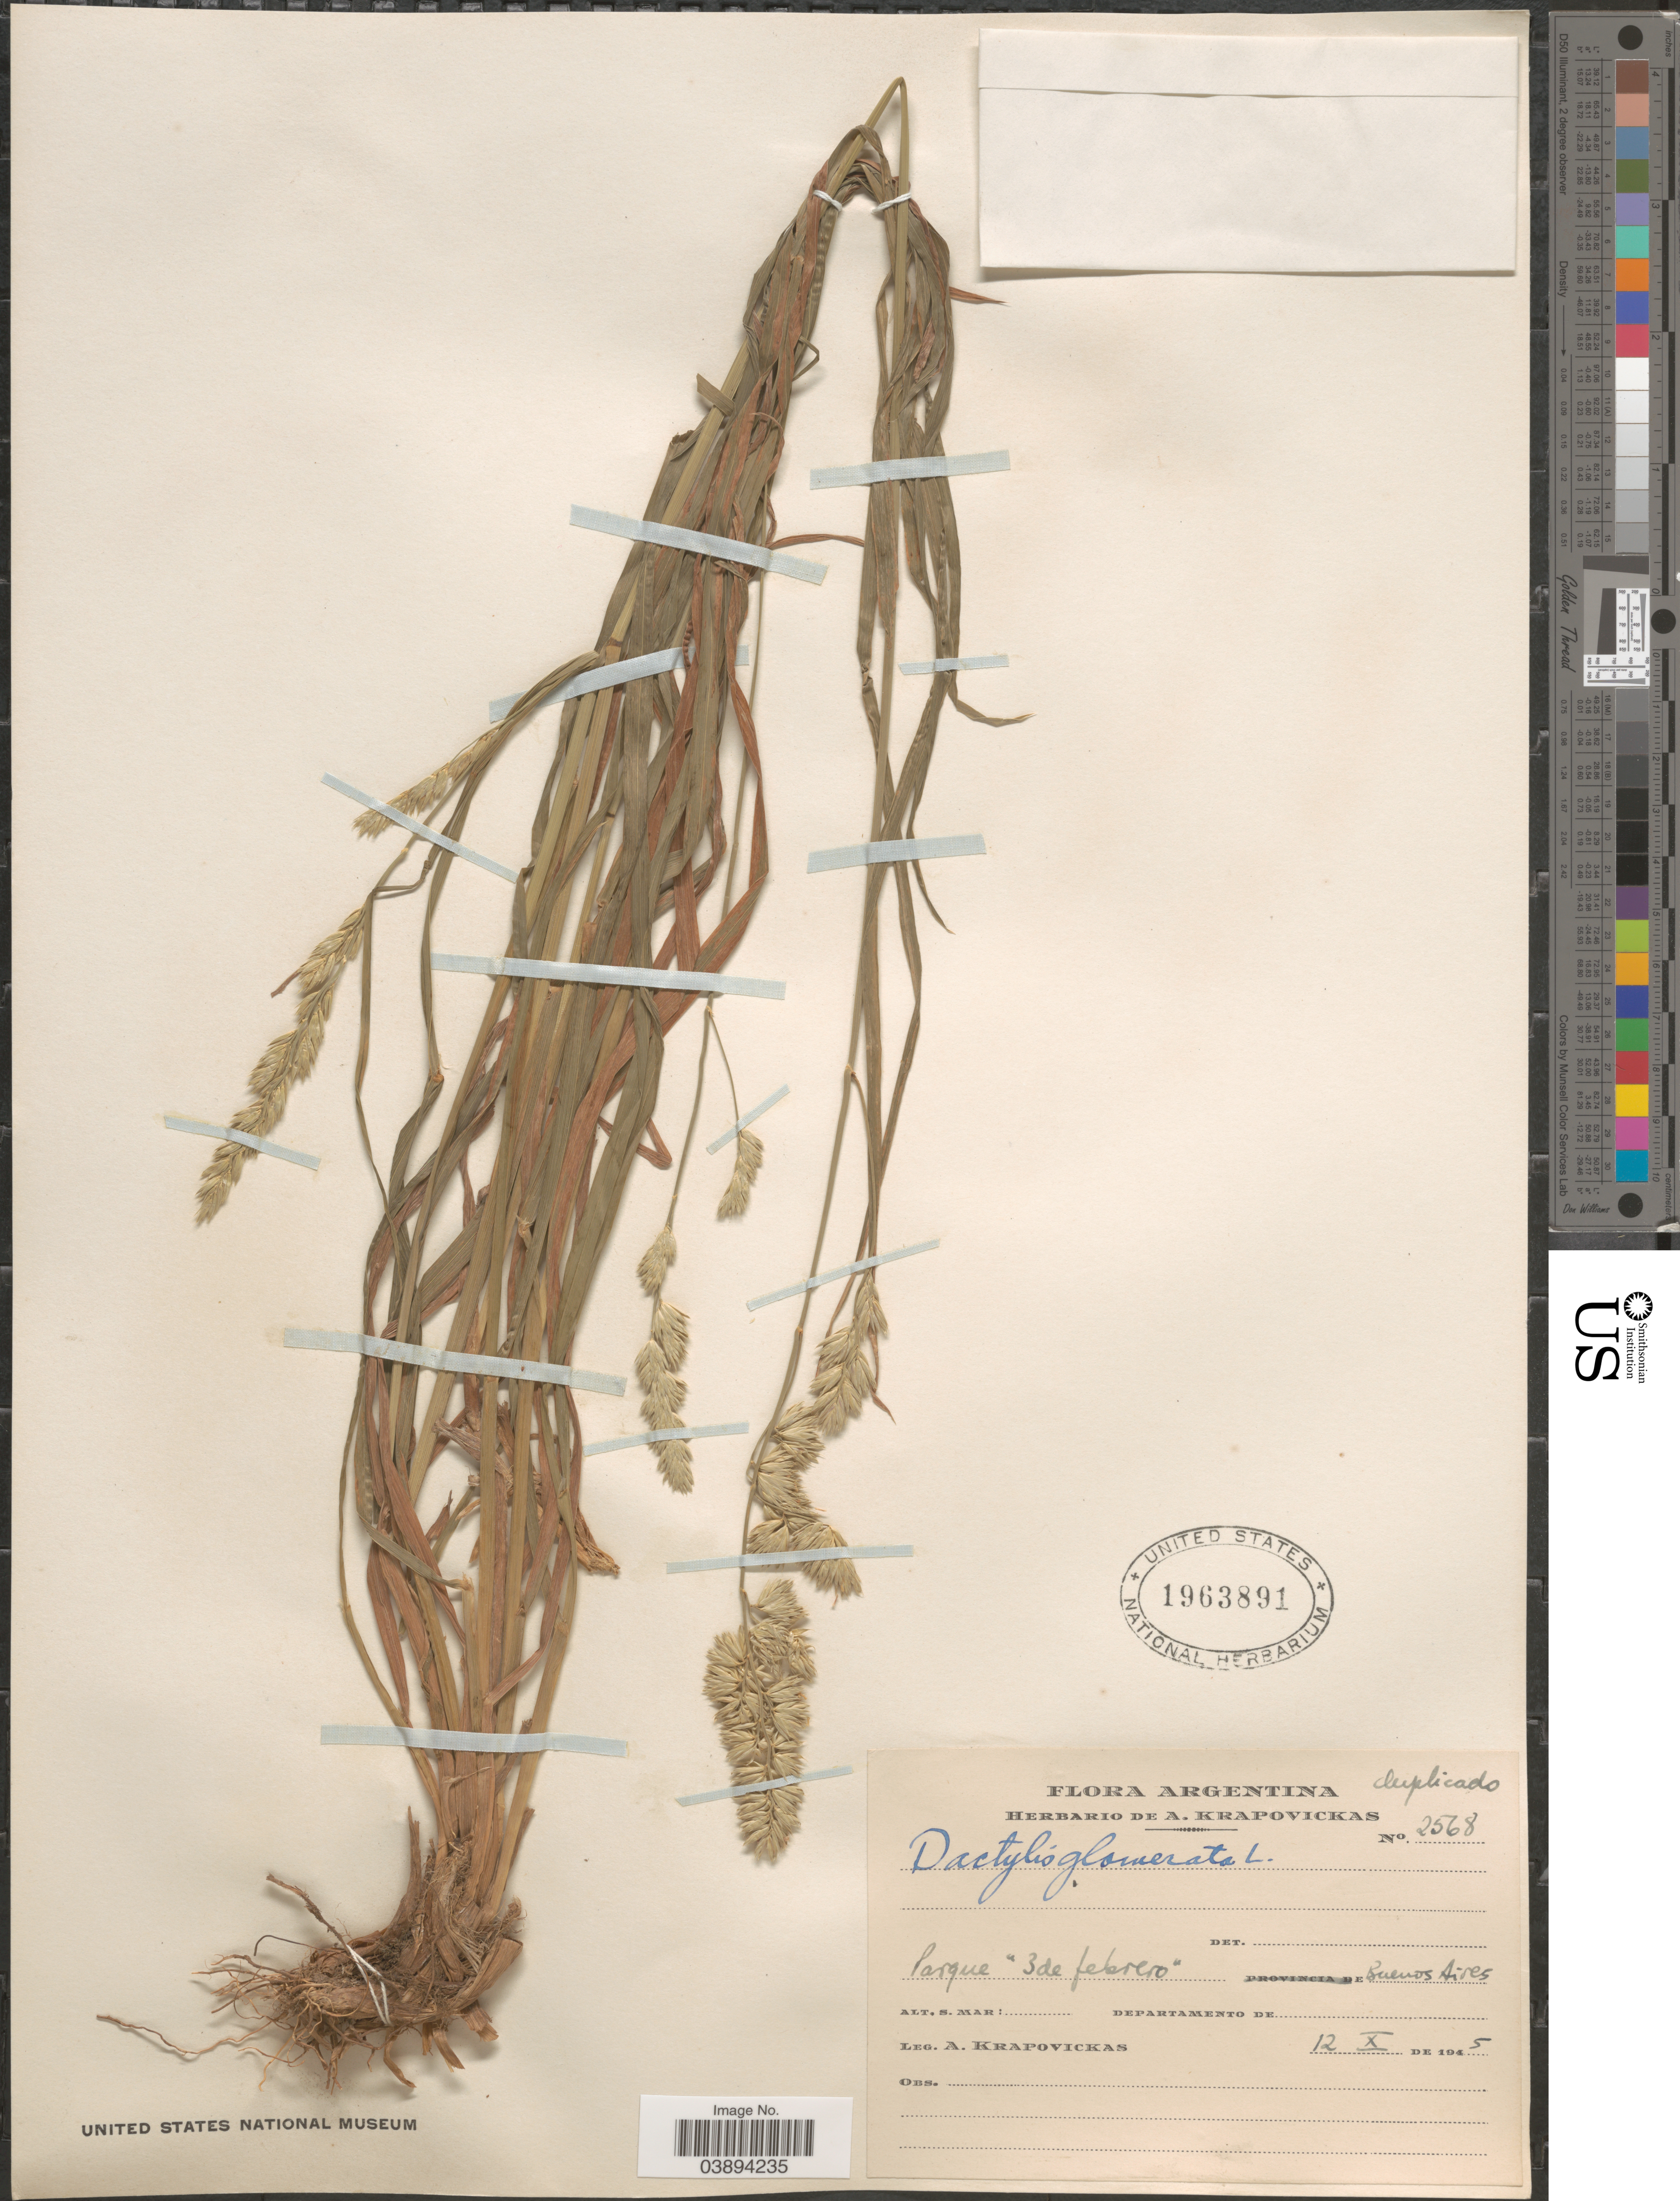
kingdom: Plantae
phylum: Tracheophyta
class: Liliopsida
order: Poales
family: Poaceae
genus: Dactylis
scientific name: Dactylis glomerata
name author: L.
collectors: A. Krapovickas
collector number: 2568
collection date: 1945-10-12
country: Argentina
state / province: Buenos Aires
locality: Parque "3 de febrero".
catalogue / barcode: US 1963891